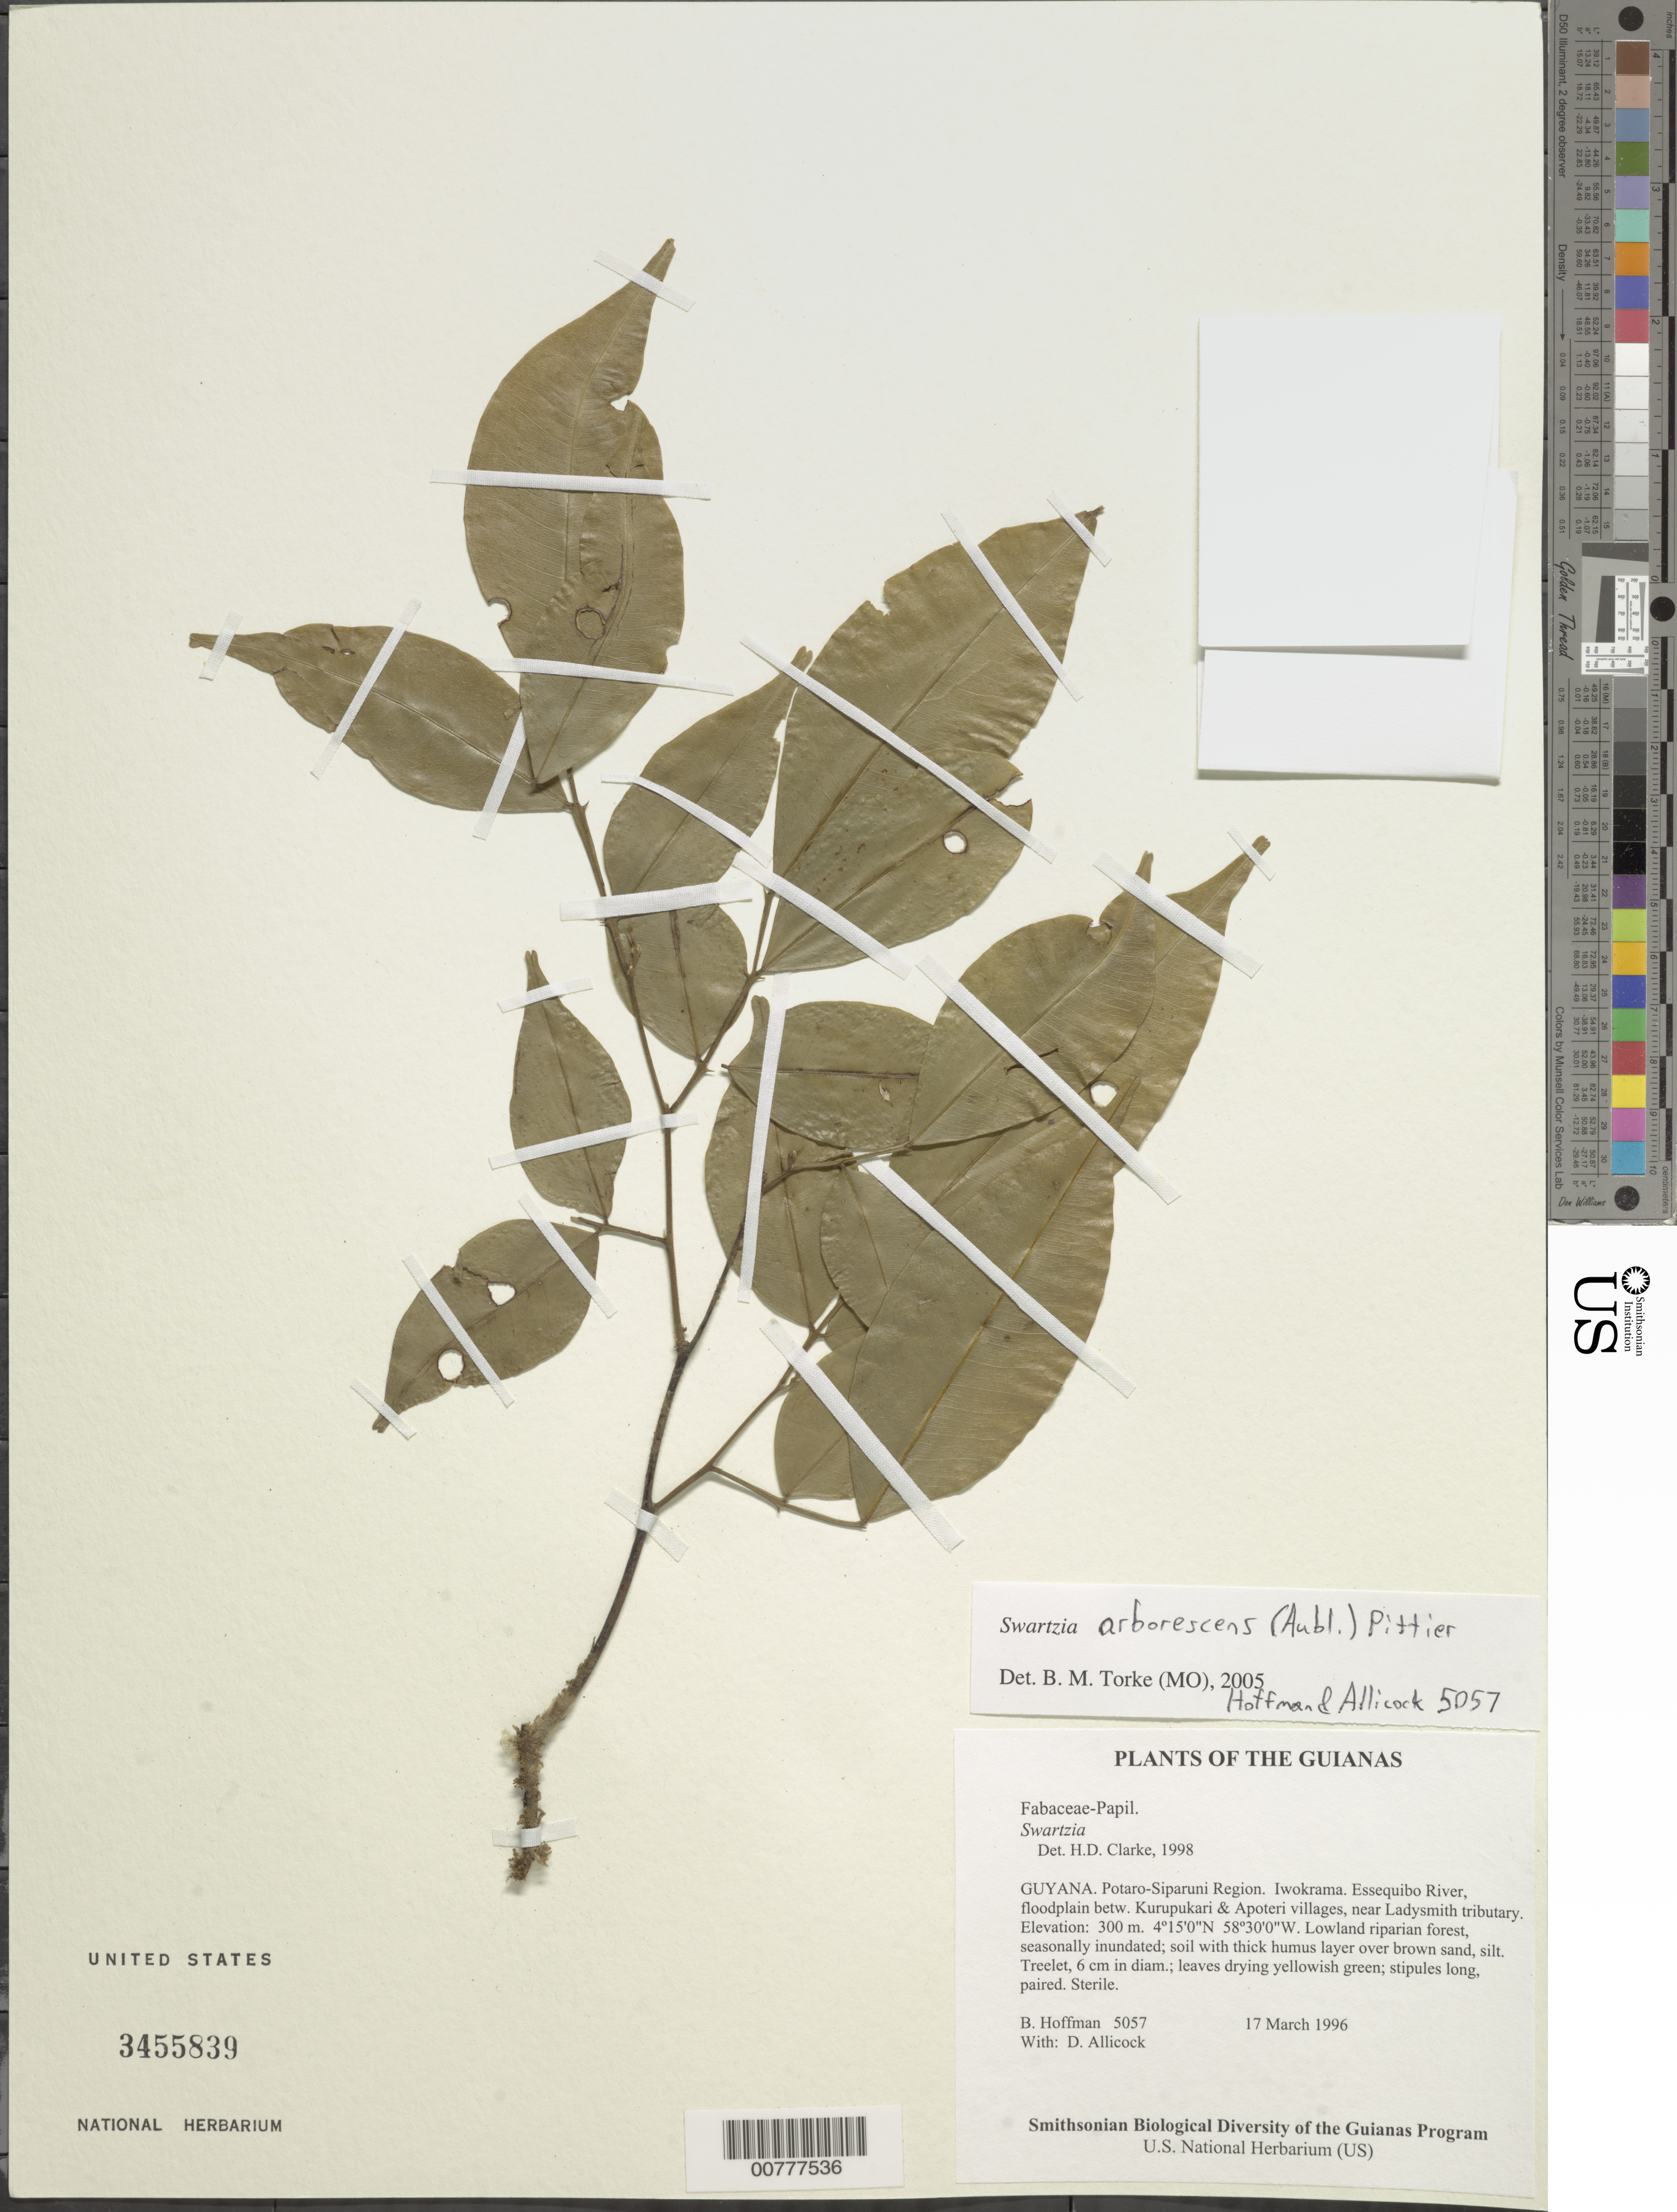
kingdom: Plantae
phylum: Tracheophyta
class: Magnoliopsida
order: Fabales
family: Fabaceae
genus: Swartzia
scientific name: Swartzia arborescens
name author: (Aubl.) Pittier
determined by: Torke, B. M., (MO)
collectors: B. Hoffman & D. Allicock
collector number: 5057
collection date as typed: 17 March 1996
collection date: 1996-03-17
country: Guyana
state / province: Potaro-Siparuni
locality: Iwokrama. Essequibo River, floodplain between Kurupukari & Apoteri villages, near Ladysmith tributary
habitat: Lowland riparian forest, seasonally inundated; soil with thick humus layer over brown sand, silt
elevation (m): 300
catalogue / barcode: US 3455839